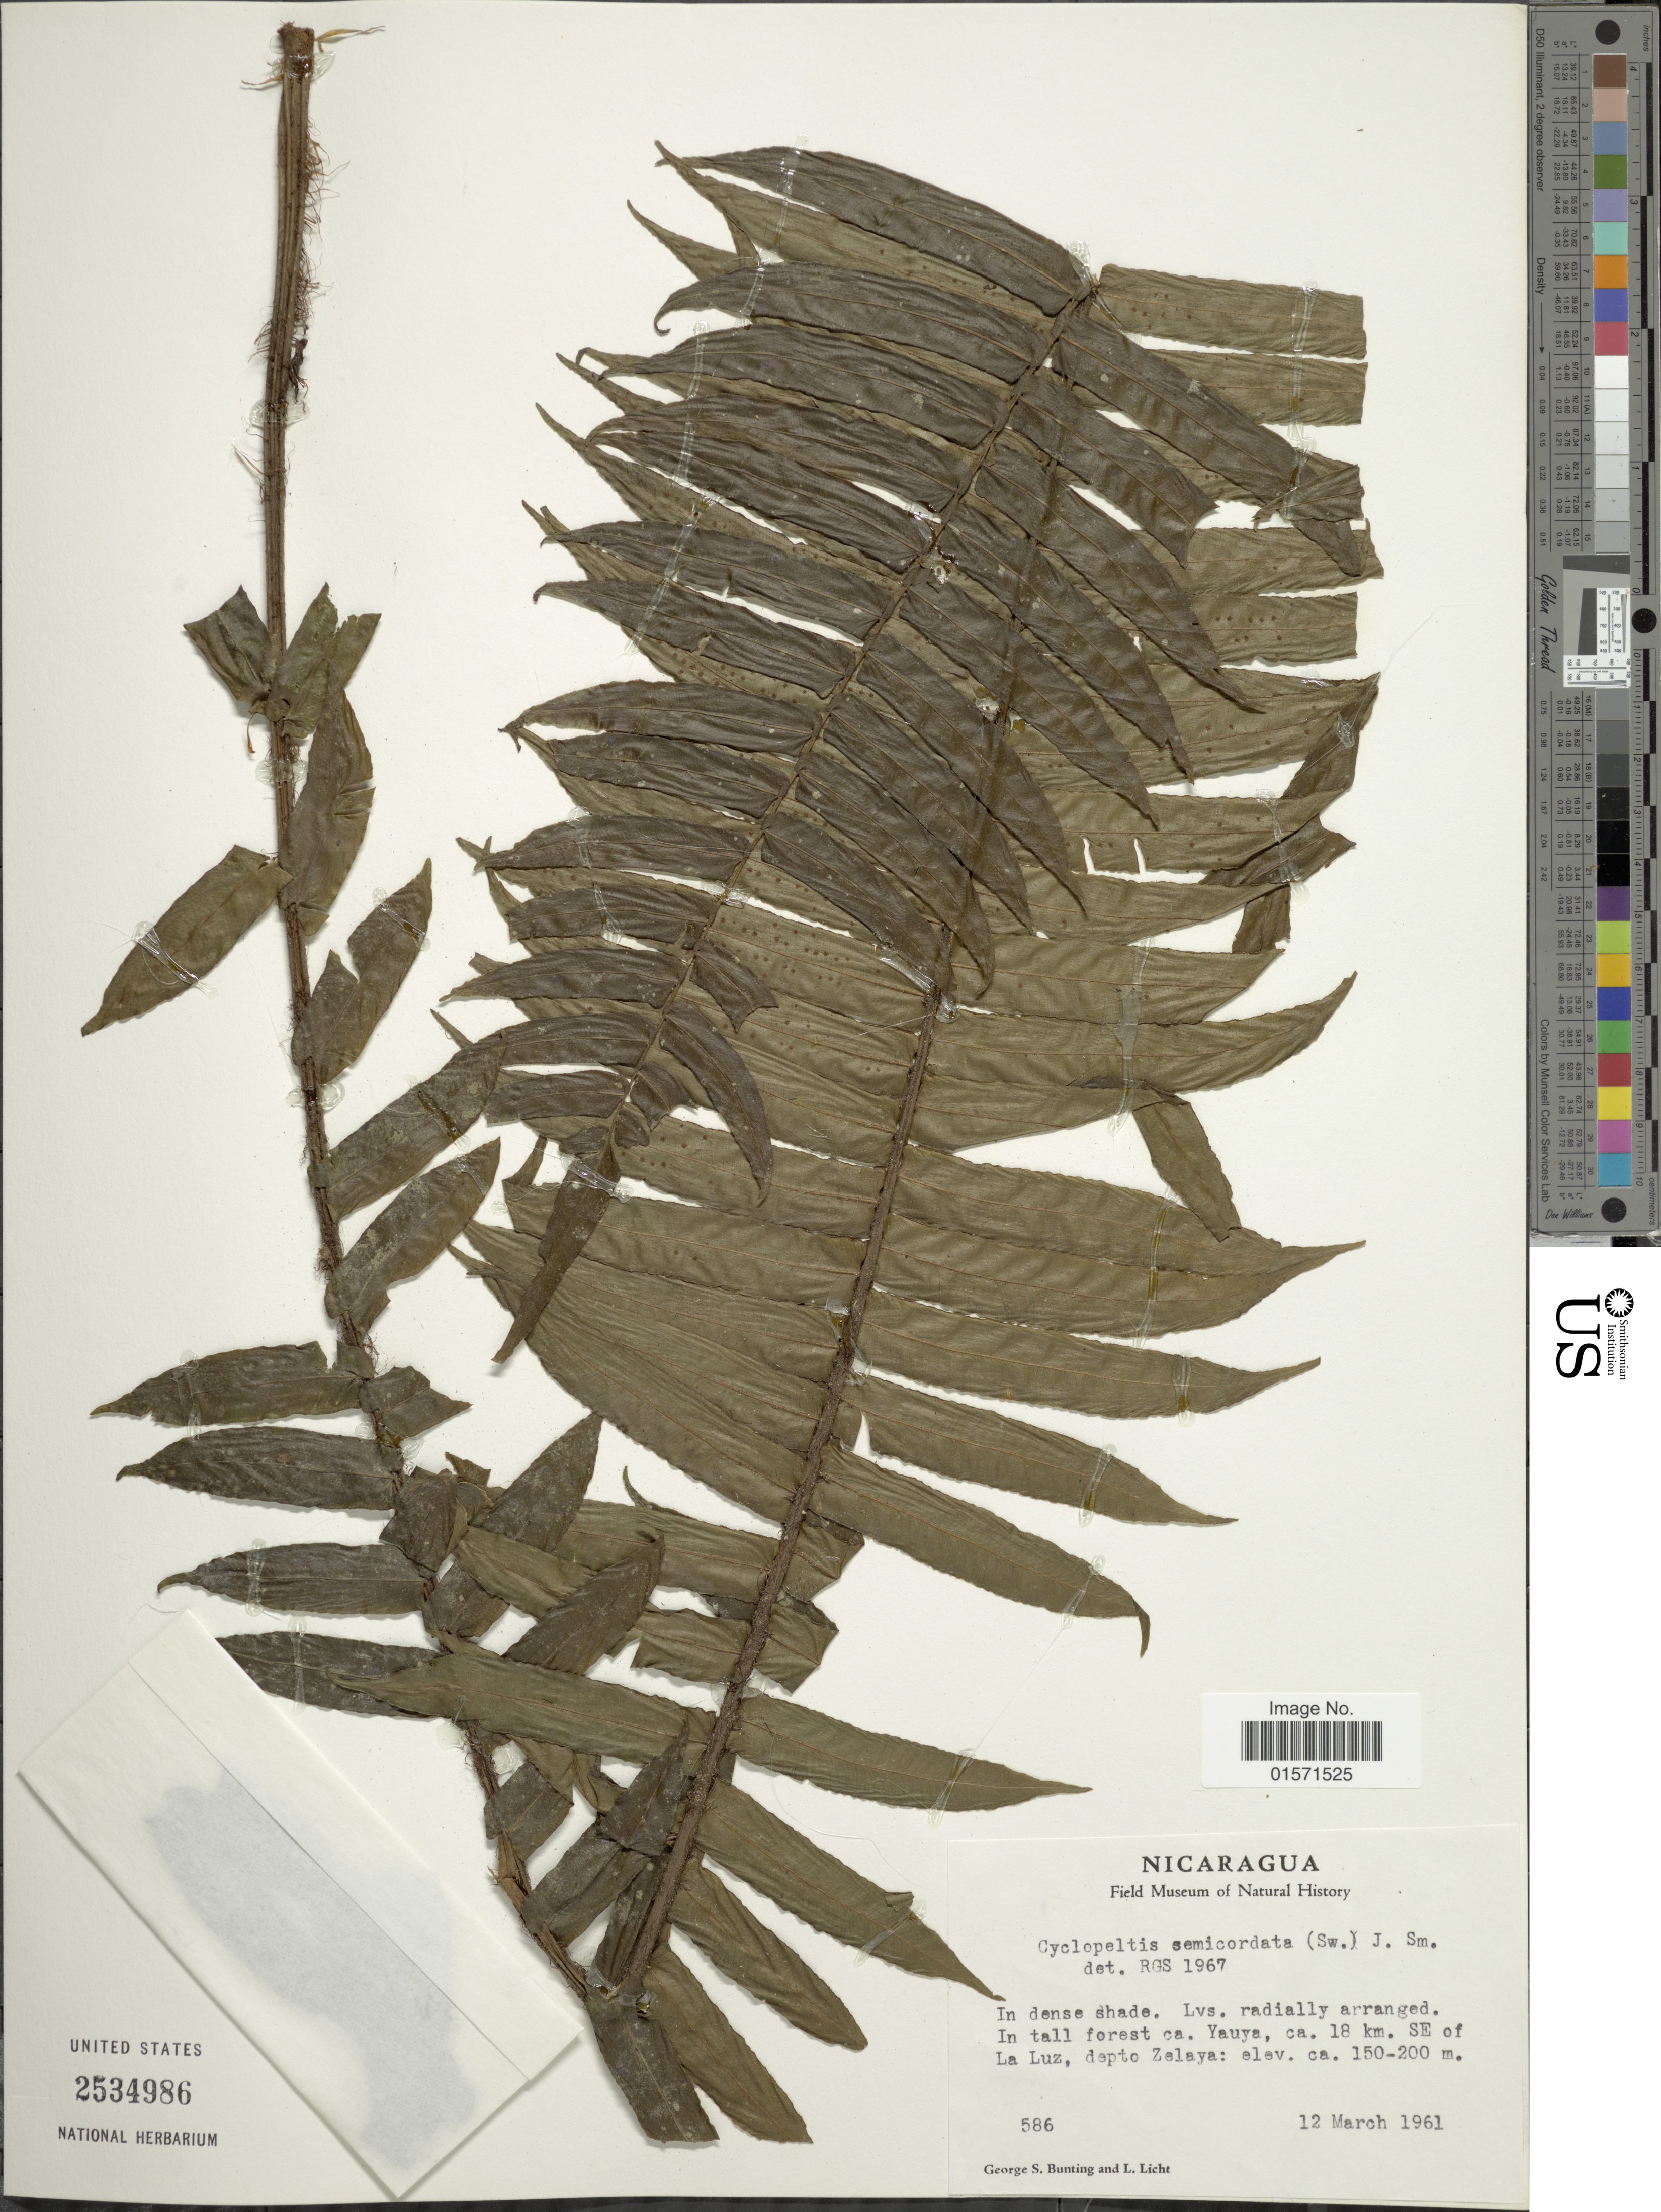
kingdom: Plantae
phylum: Tracheophyta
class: Polypodiopsida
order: Polypodiales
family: Lomariopsidaceae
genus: Cyclopeltis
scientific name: Cyclopeltis semicordata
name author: (Sw.) J. Sm.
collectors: G. S. Bunting & L. Licht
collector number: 586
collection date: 1961-03-12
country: Nicaragua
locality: In tall forest Yauya, 18 km. SE of La Luz, Depto Zelaya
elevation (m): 150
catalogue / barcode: US 2534986